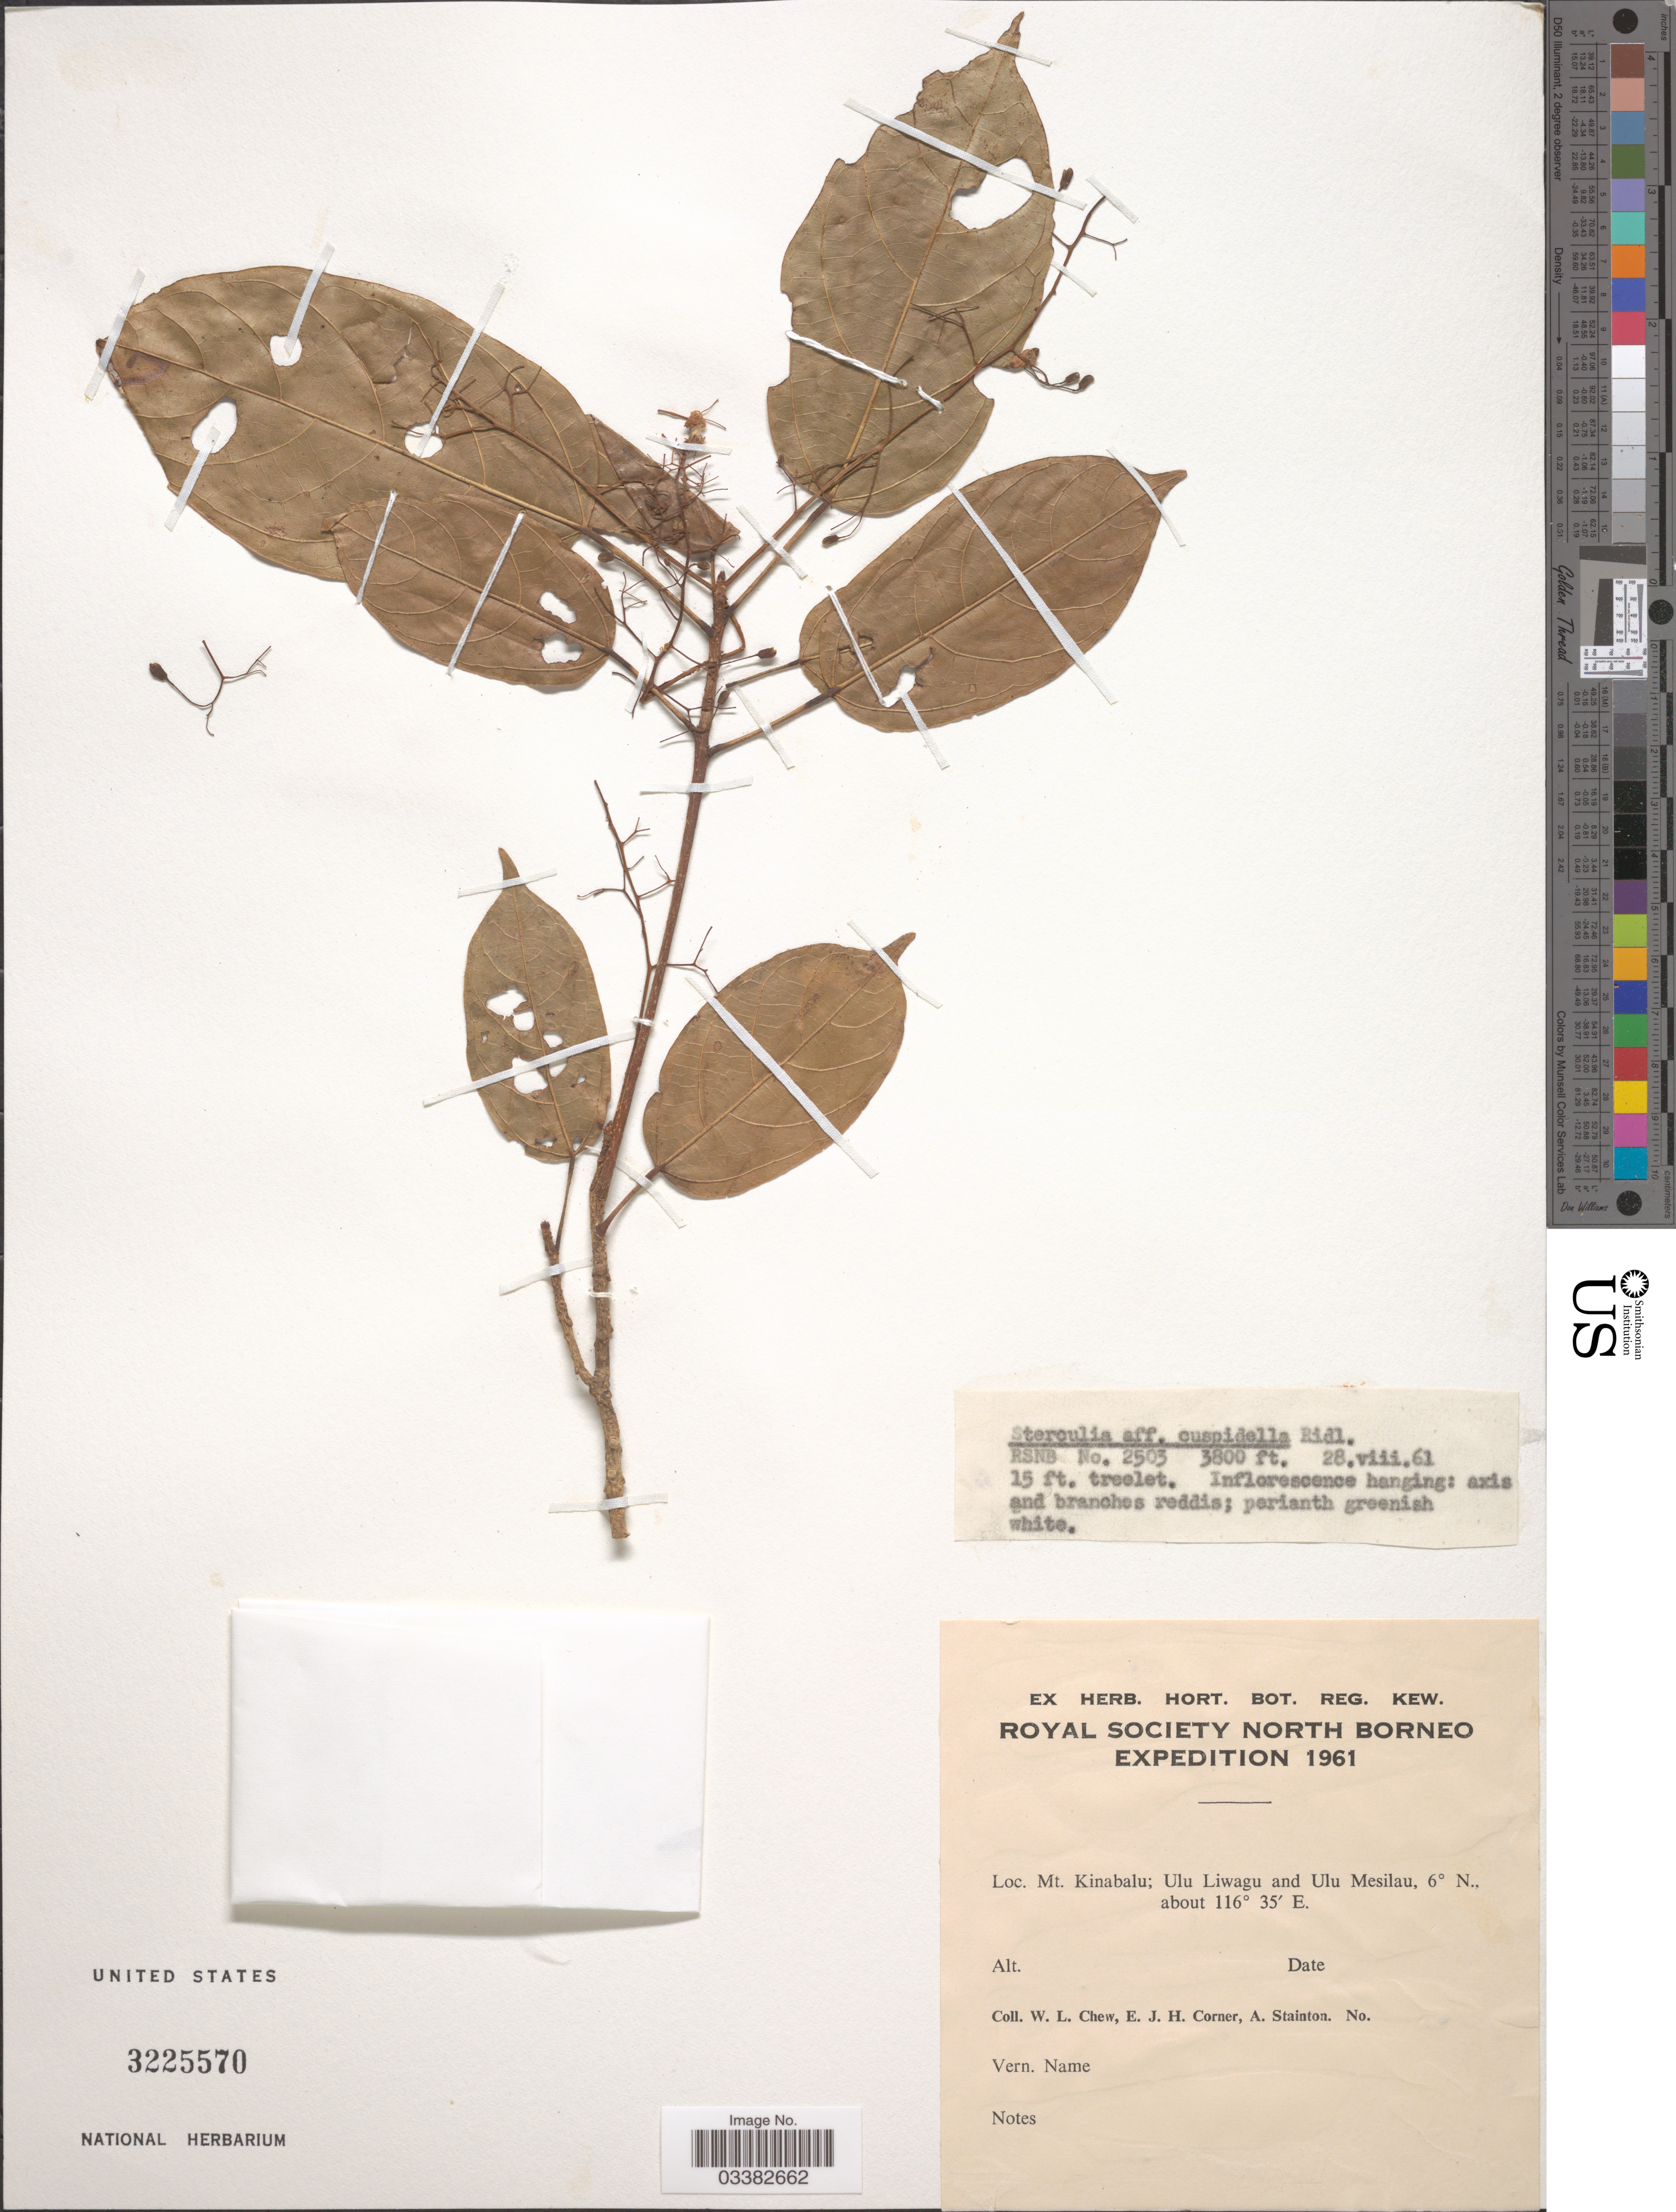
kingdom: Plantae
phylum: Tracheophyta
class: Magnoliopsida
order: Malvales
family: Malvaceae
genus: Sterculia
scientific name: Sterculia cuspidella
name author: Ridl.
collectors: W. Chew, E. Corner & A. Stainton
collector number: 2503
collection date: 1961-08-28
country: Malaysia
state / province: Sabah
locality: Mt. Kinabalu; Ulu Liwagu and Ulu Mesilau.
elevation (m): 1158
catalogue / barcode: US 3225570